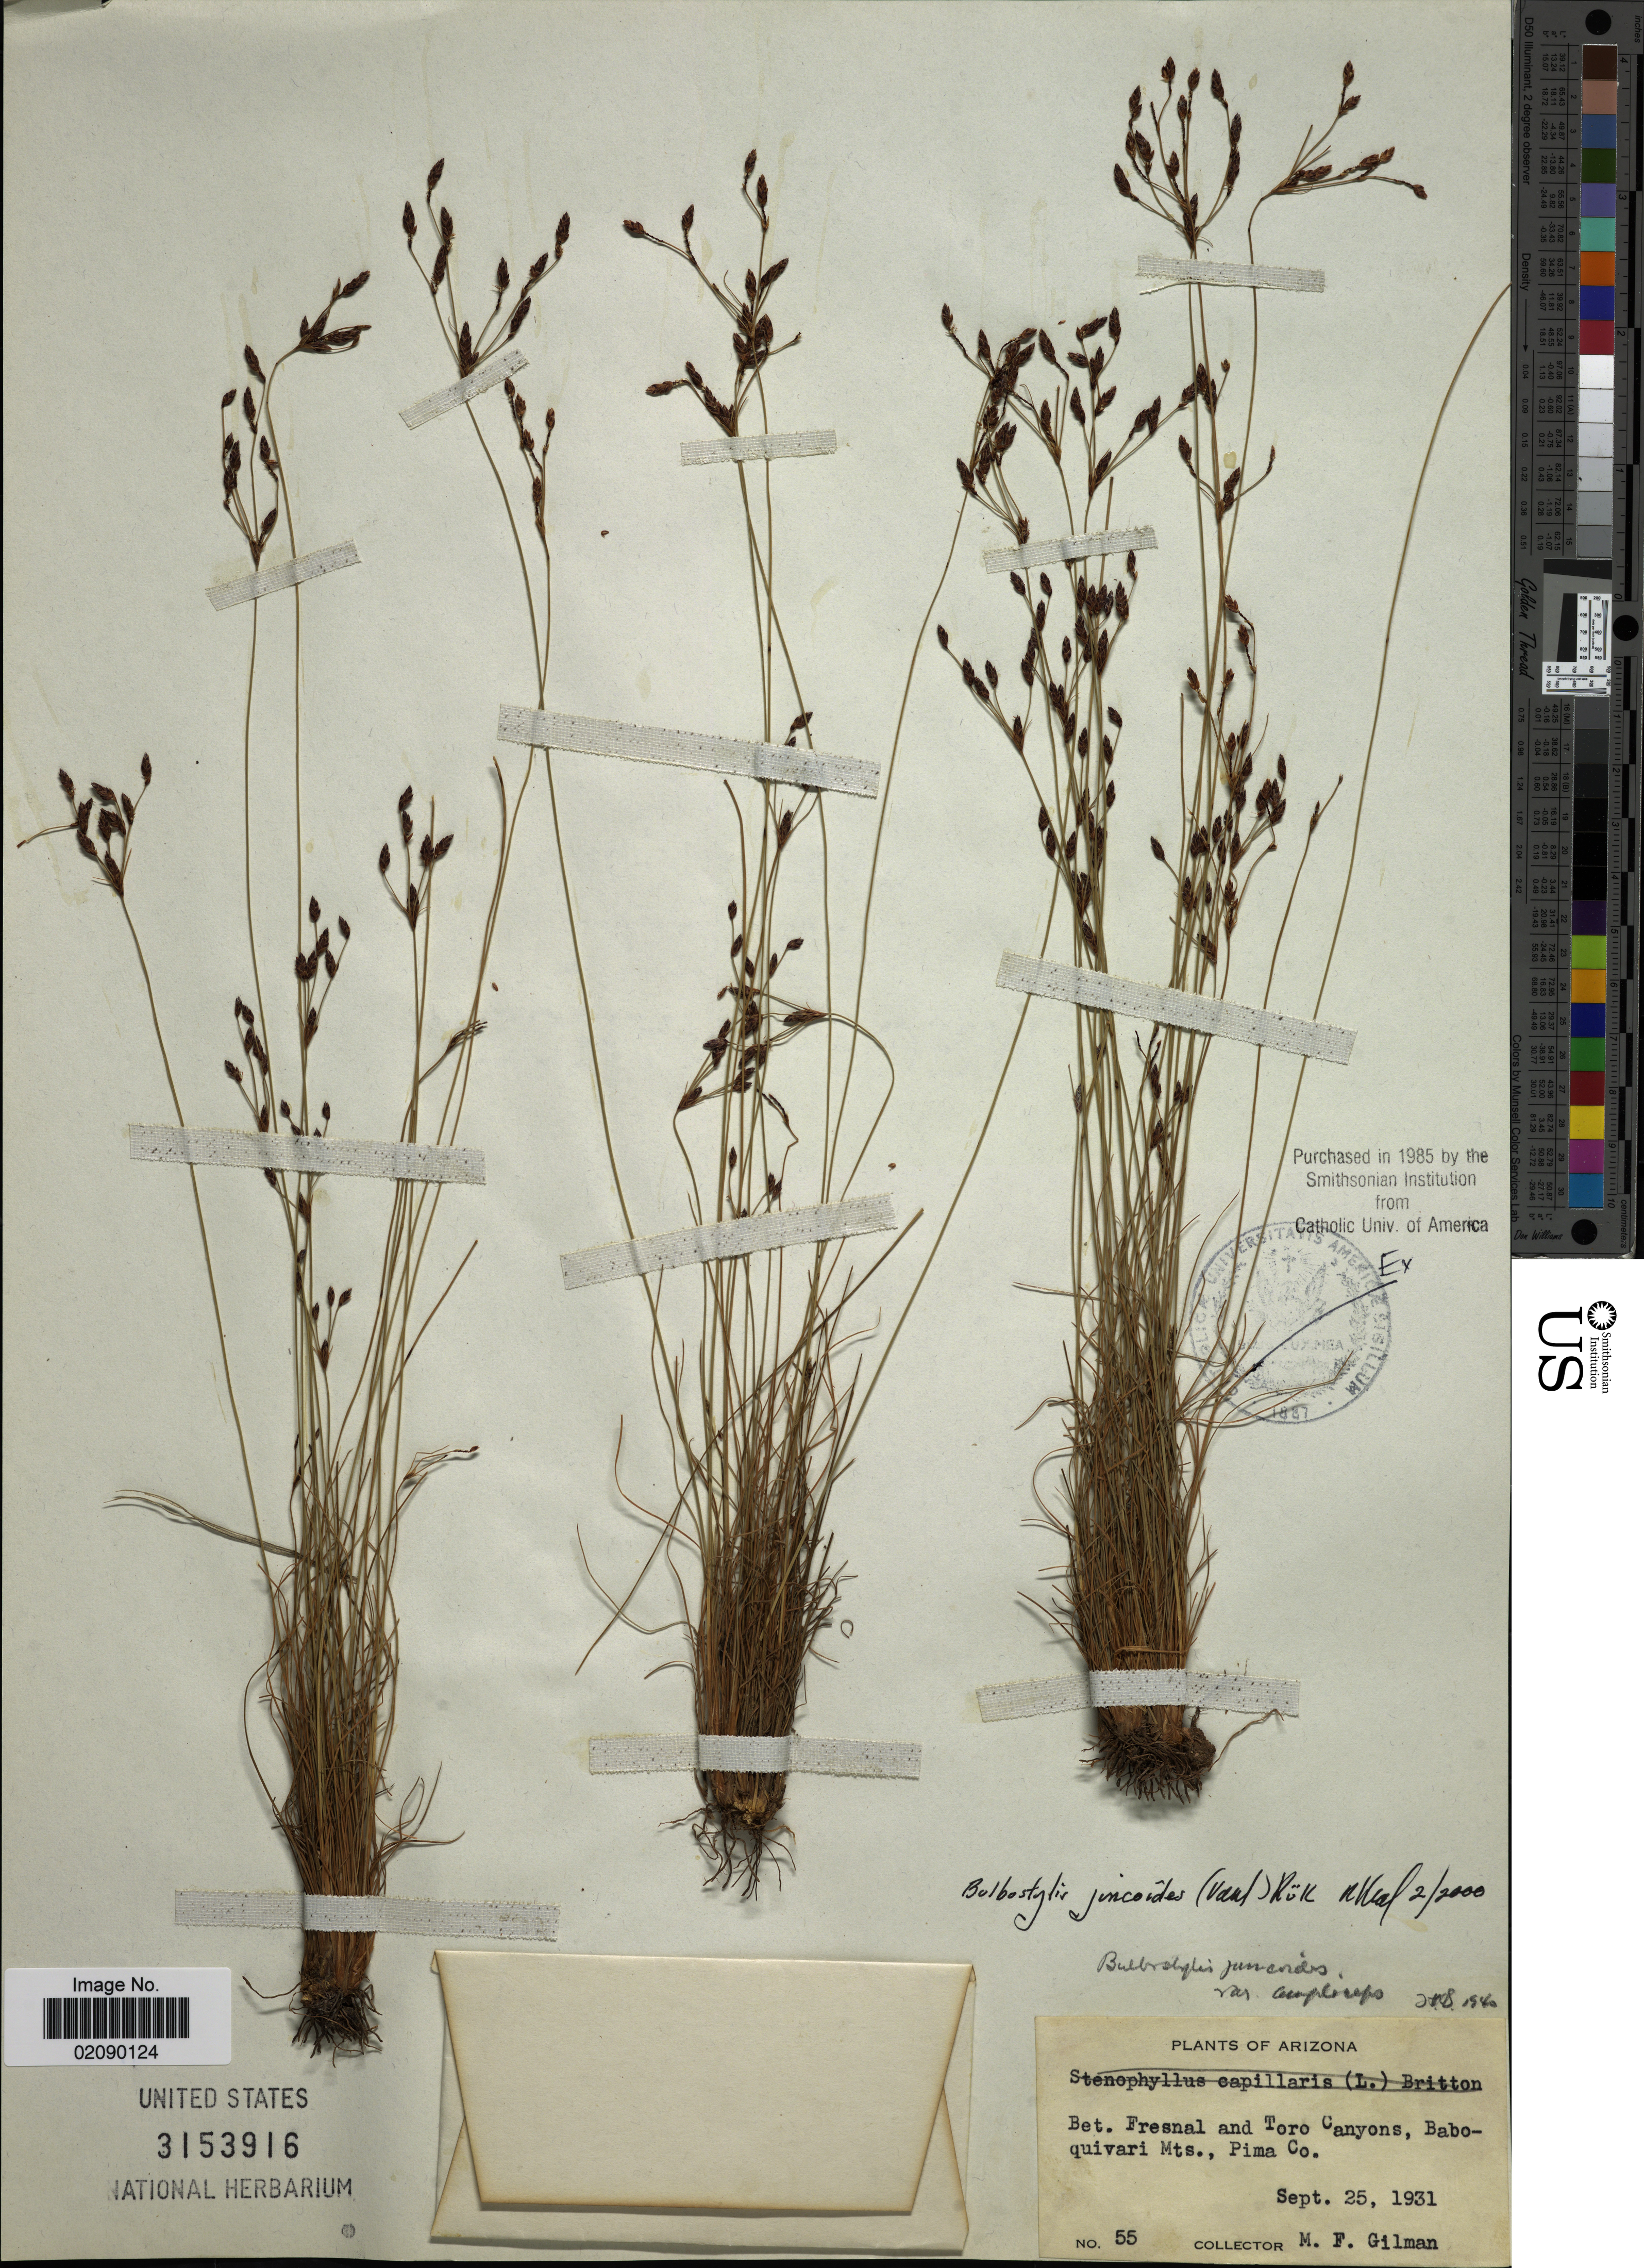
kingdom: Plantae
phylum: Tracheophyta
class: Liliopsida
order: Poales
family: Cyperaceae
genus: Bulbostylis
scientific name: Bulbostylis capillaris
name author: (L.) Kunth ex C.B. Clarke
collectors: M. F. Gilman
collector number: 55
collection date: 1931-09-25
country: United States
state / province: Arizona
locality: Bet. Fresnal and Toro Canyons, Baboquivari Mts., Pima Co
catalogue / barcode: US 3153916